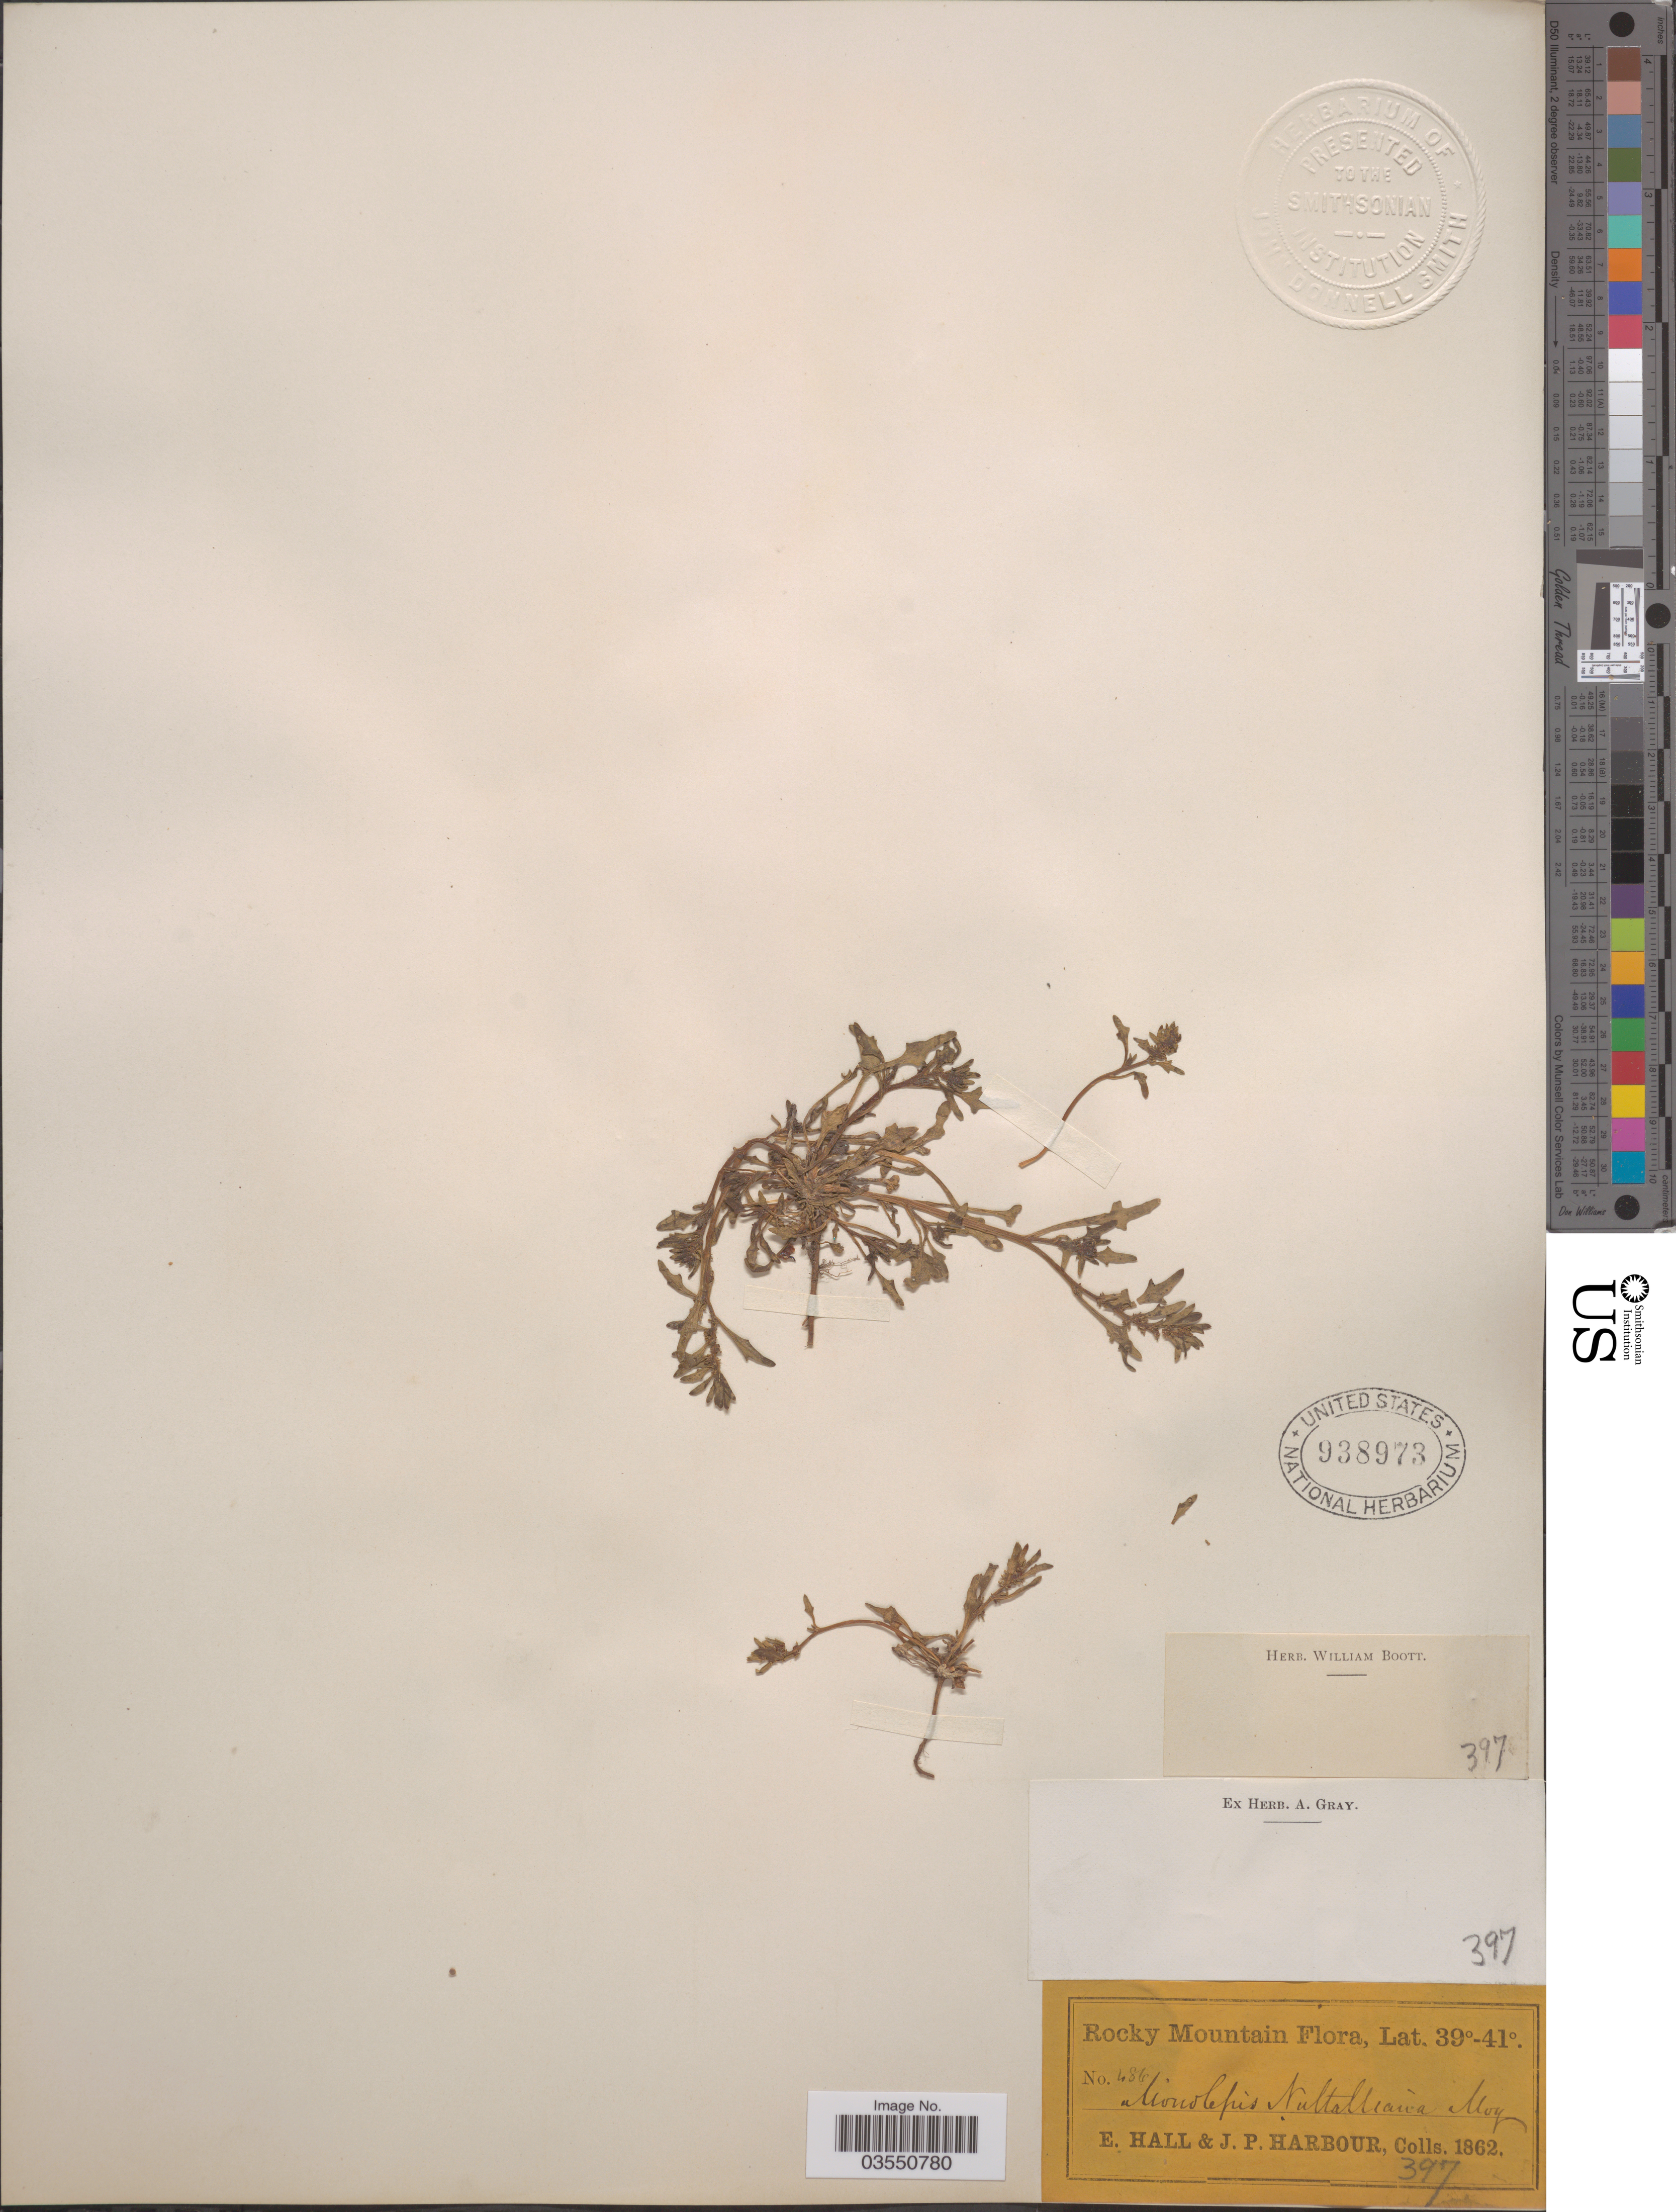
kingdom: Plantae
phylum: Tracheophyta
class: Magnoliopsida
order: Caryophyllales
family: Amaranthaceae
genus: Blitum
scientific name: Blitum nuttallianum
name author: Schult.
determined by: U.S. National Herbarium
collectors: E. Hall & J. Harbour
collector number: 486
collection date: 1862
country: United States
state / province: Colorado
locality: Rocky Mountain.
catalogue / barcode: US 938973